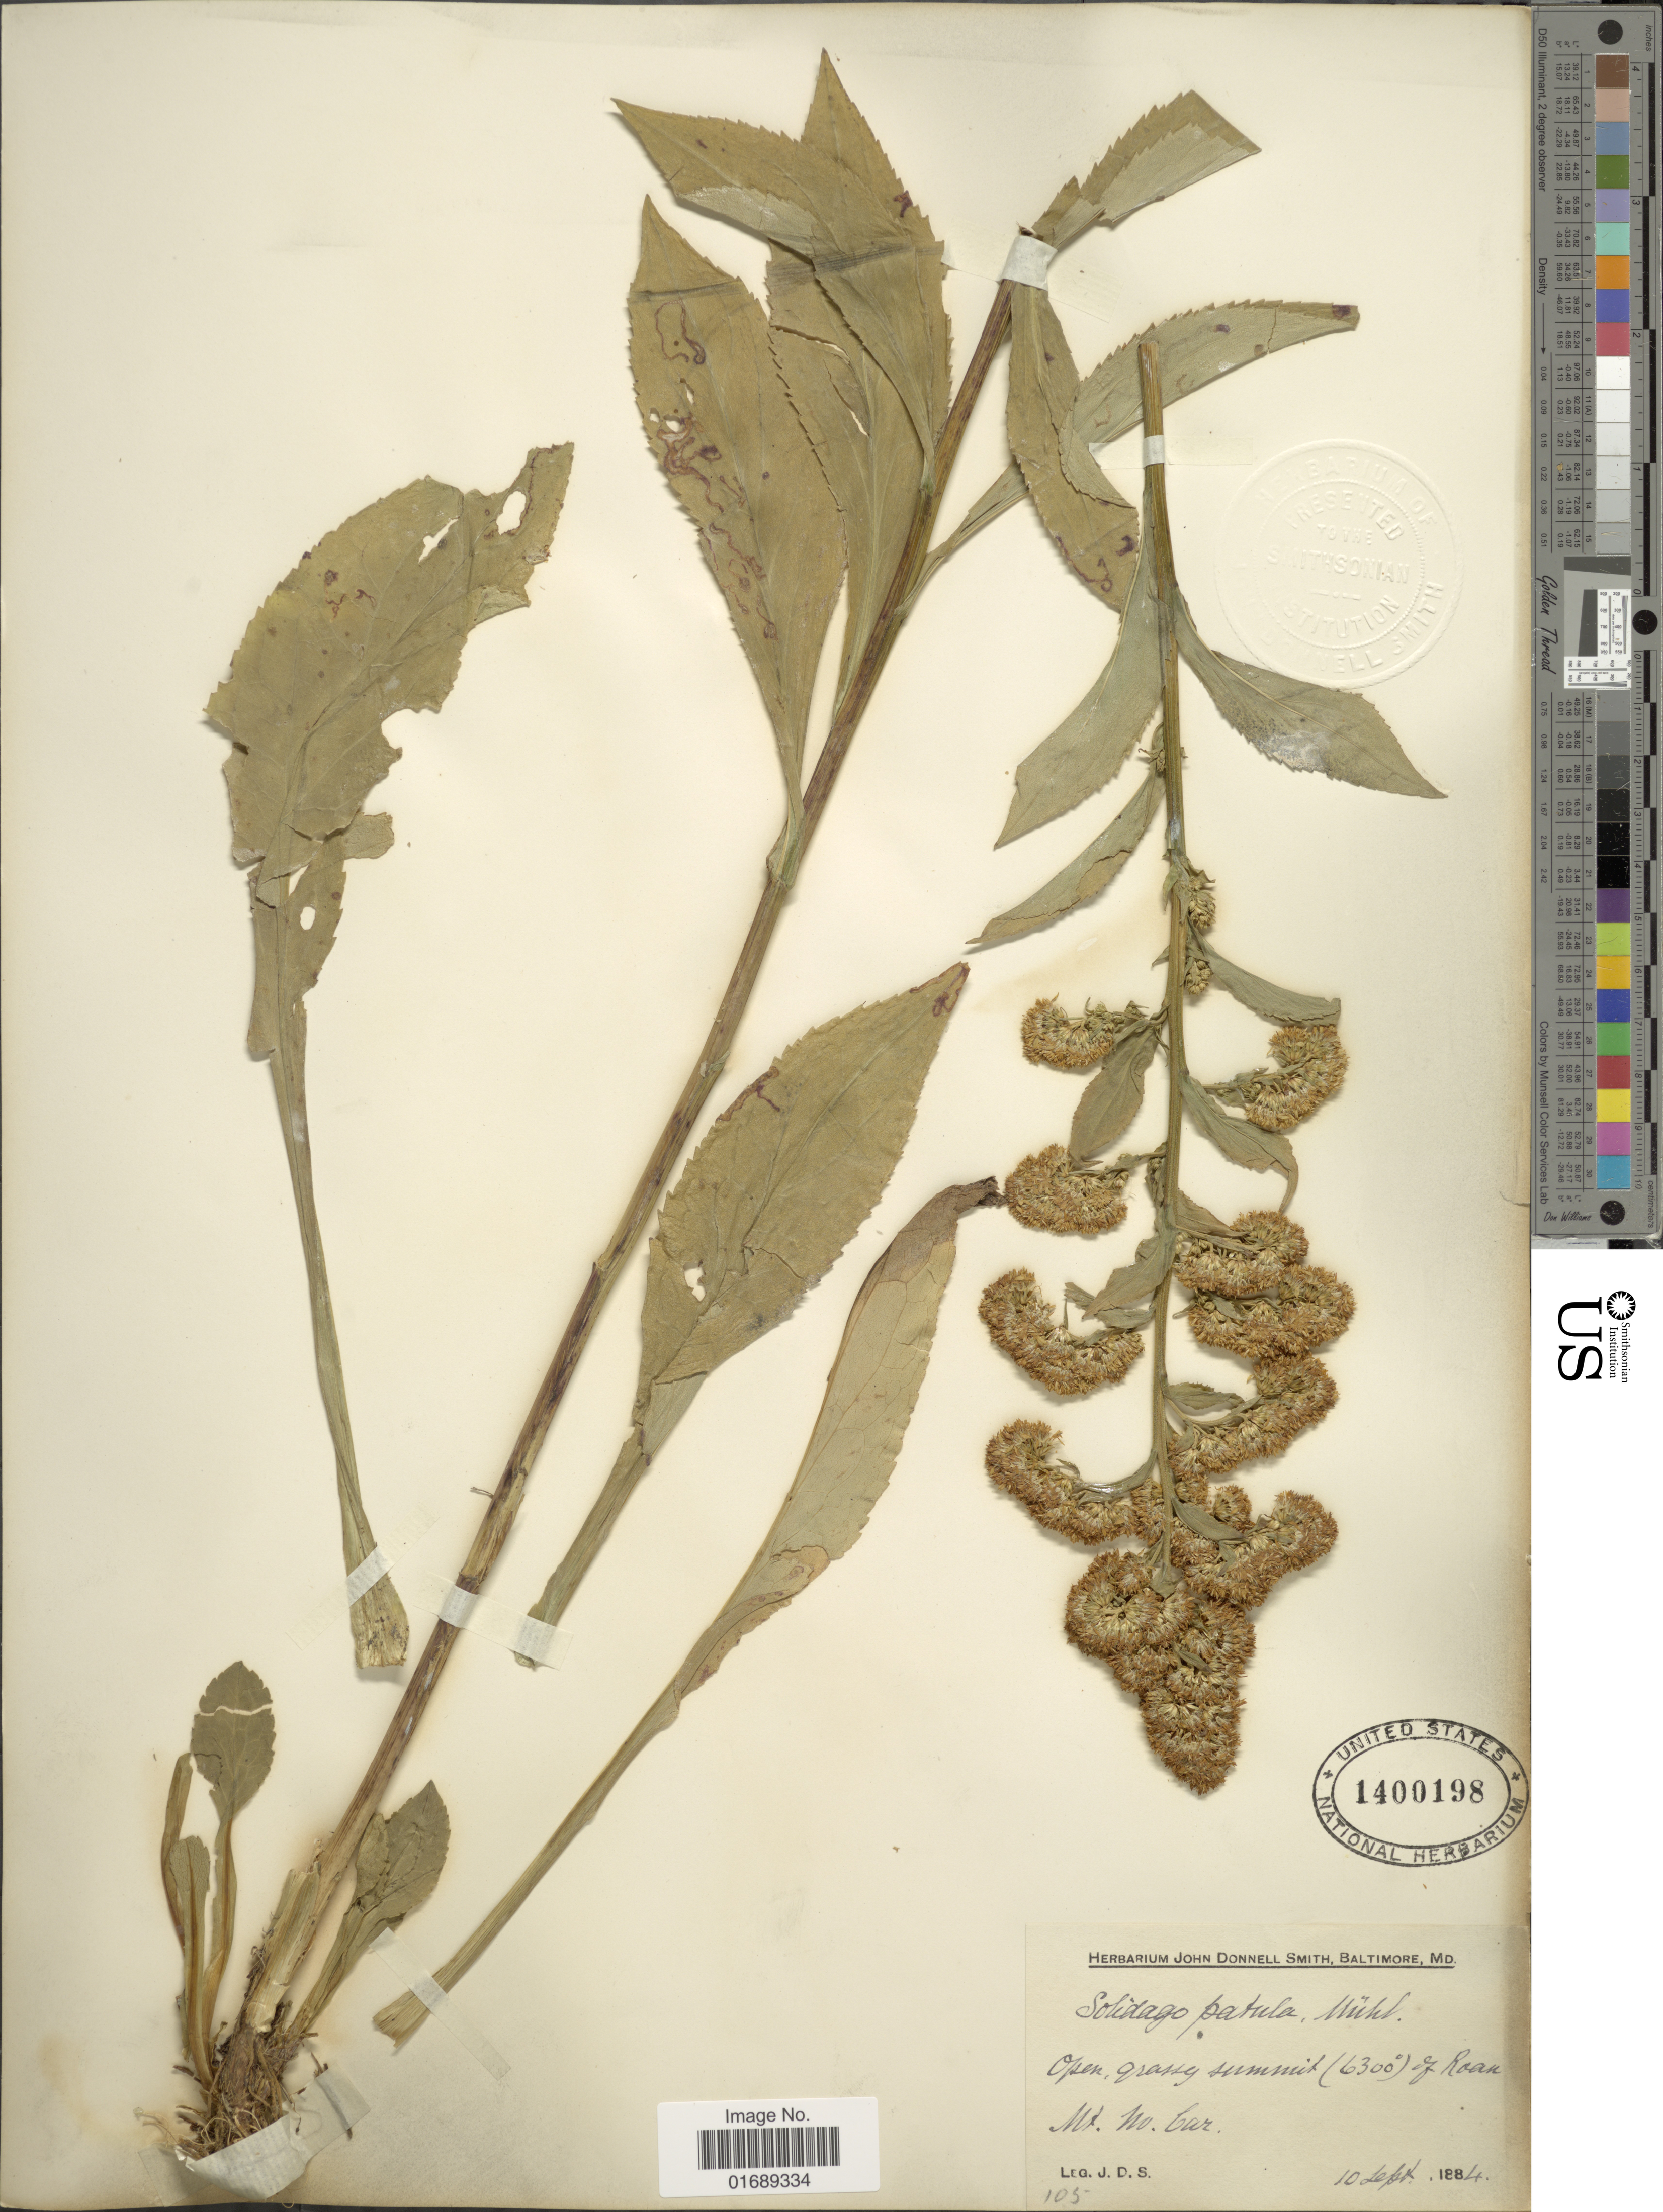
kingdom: Plantae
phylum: Tracheophyta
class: Magnoliopsida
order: Asterales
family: Asteraceae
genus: Solidago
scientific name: Solidago patula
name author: Muhl. ex Willd.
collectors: J. Donnell Smith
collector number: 105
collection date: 1884-09-10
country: United States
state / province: North Carolina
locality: Open, grassy summit (6300°) of Roan Mt. No Car.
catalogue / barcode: US 1400198